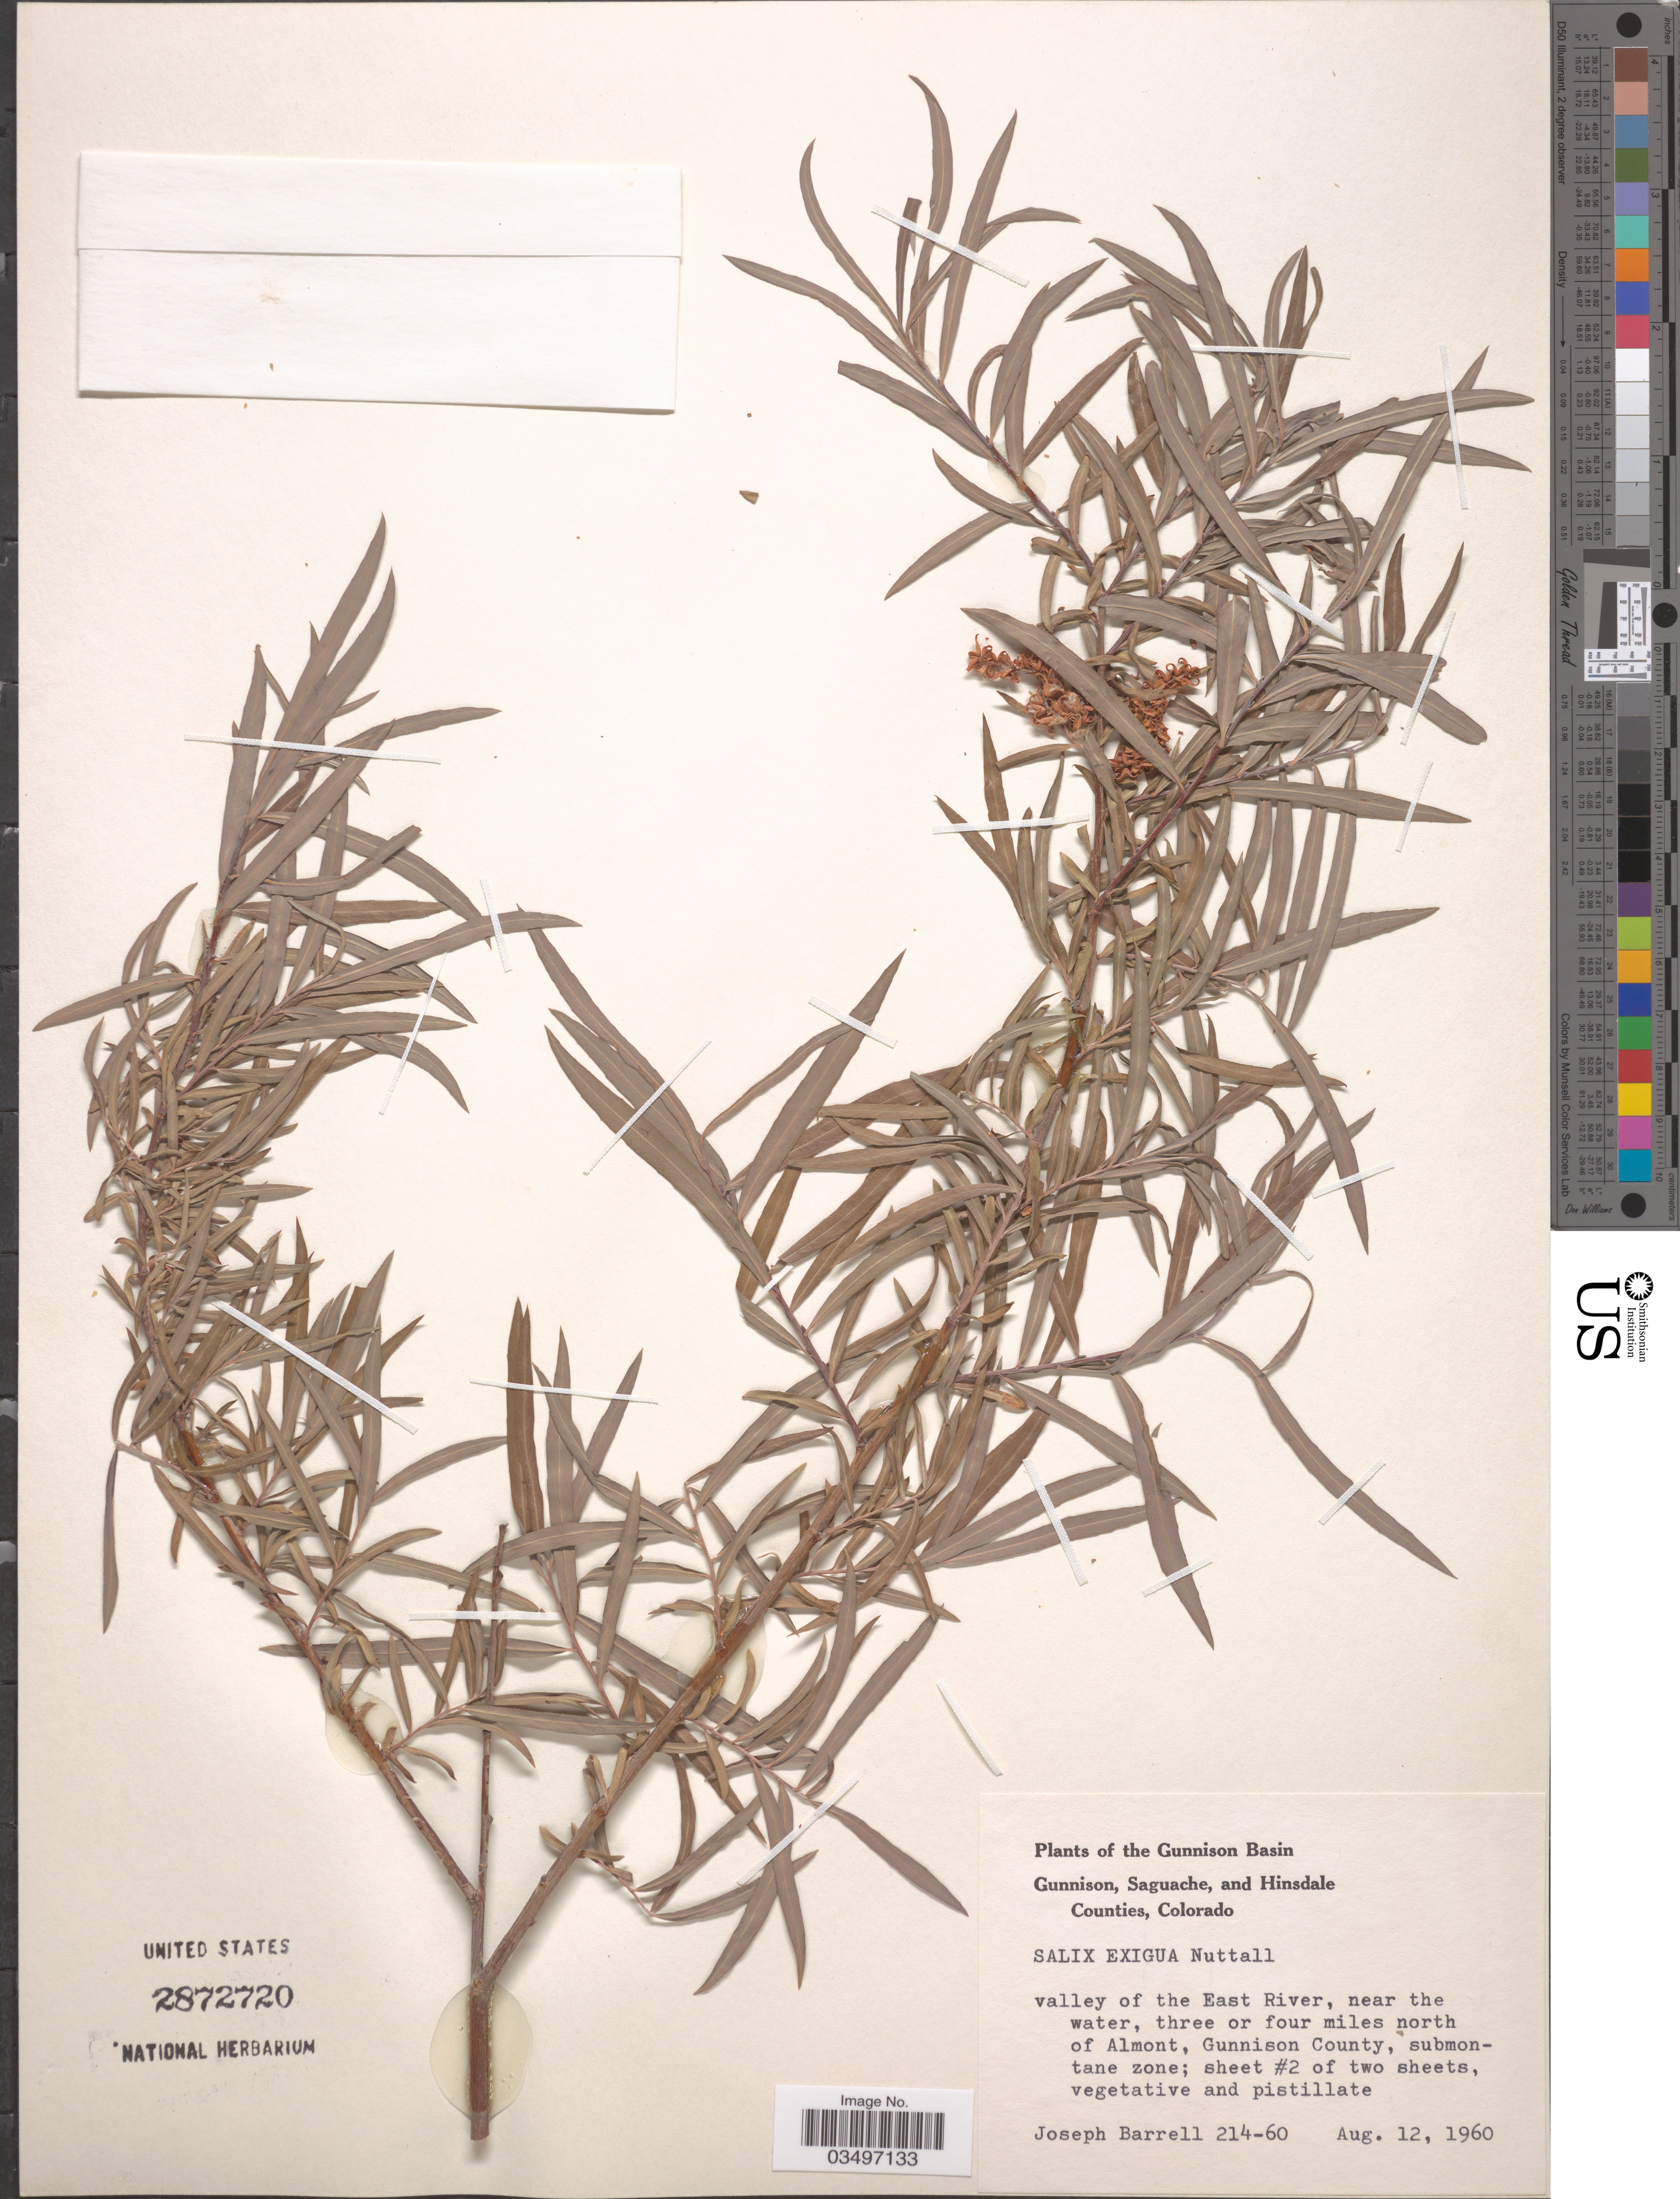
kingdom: Plantae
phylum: Tracheophyta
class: Magnoliopsida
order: Malpighiales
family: Salicaceae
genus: Salix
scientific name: Salix exigua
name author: Nutt.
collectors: J. Barrell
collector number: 214-60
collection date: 1960-08-12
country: United States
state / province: Colorado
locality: The Gunnison Basin. Valley of the East River, near the water, three or four miles north of Almont, Gunnison County, submontane zone.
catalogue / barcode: US 2872720